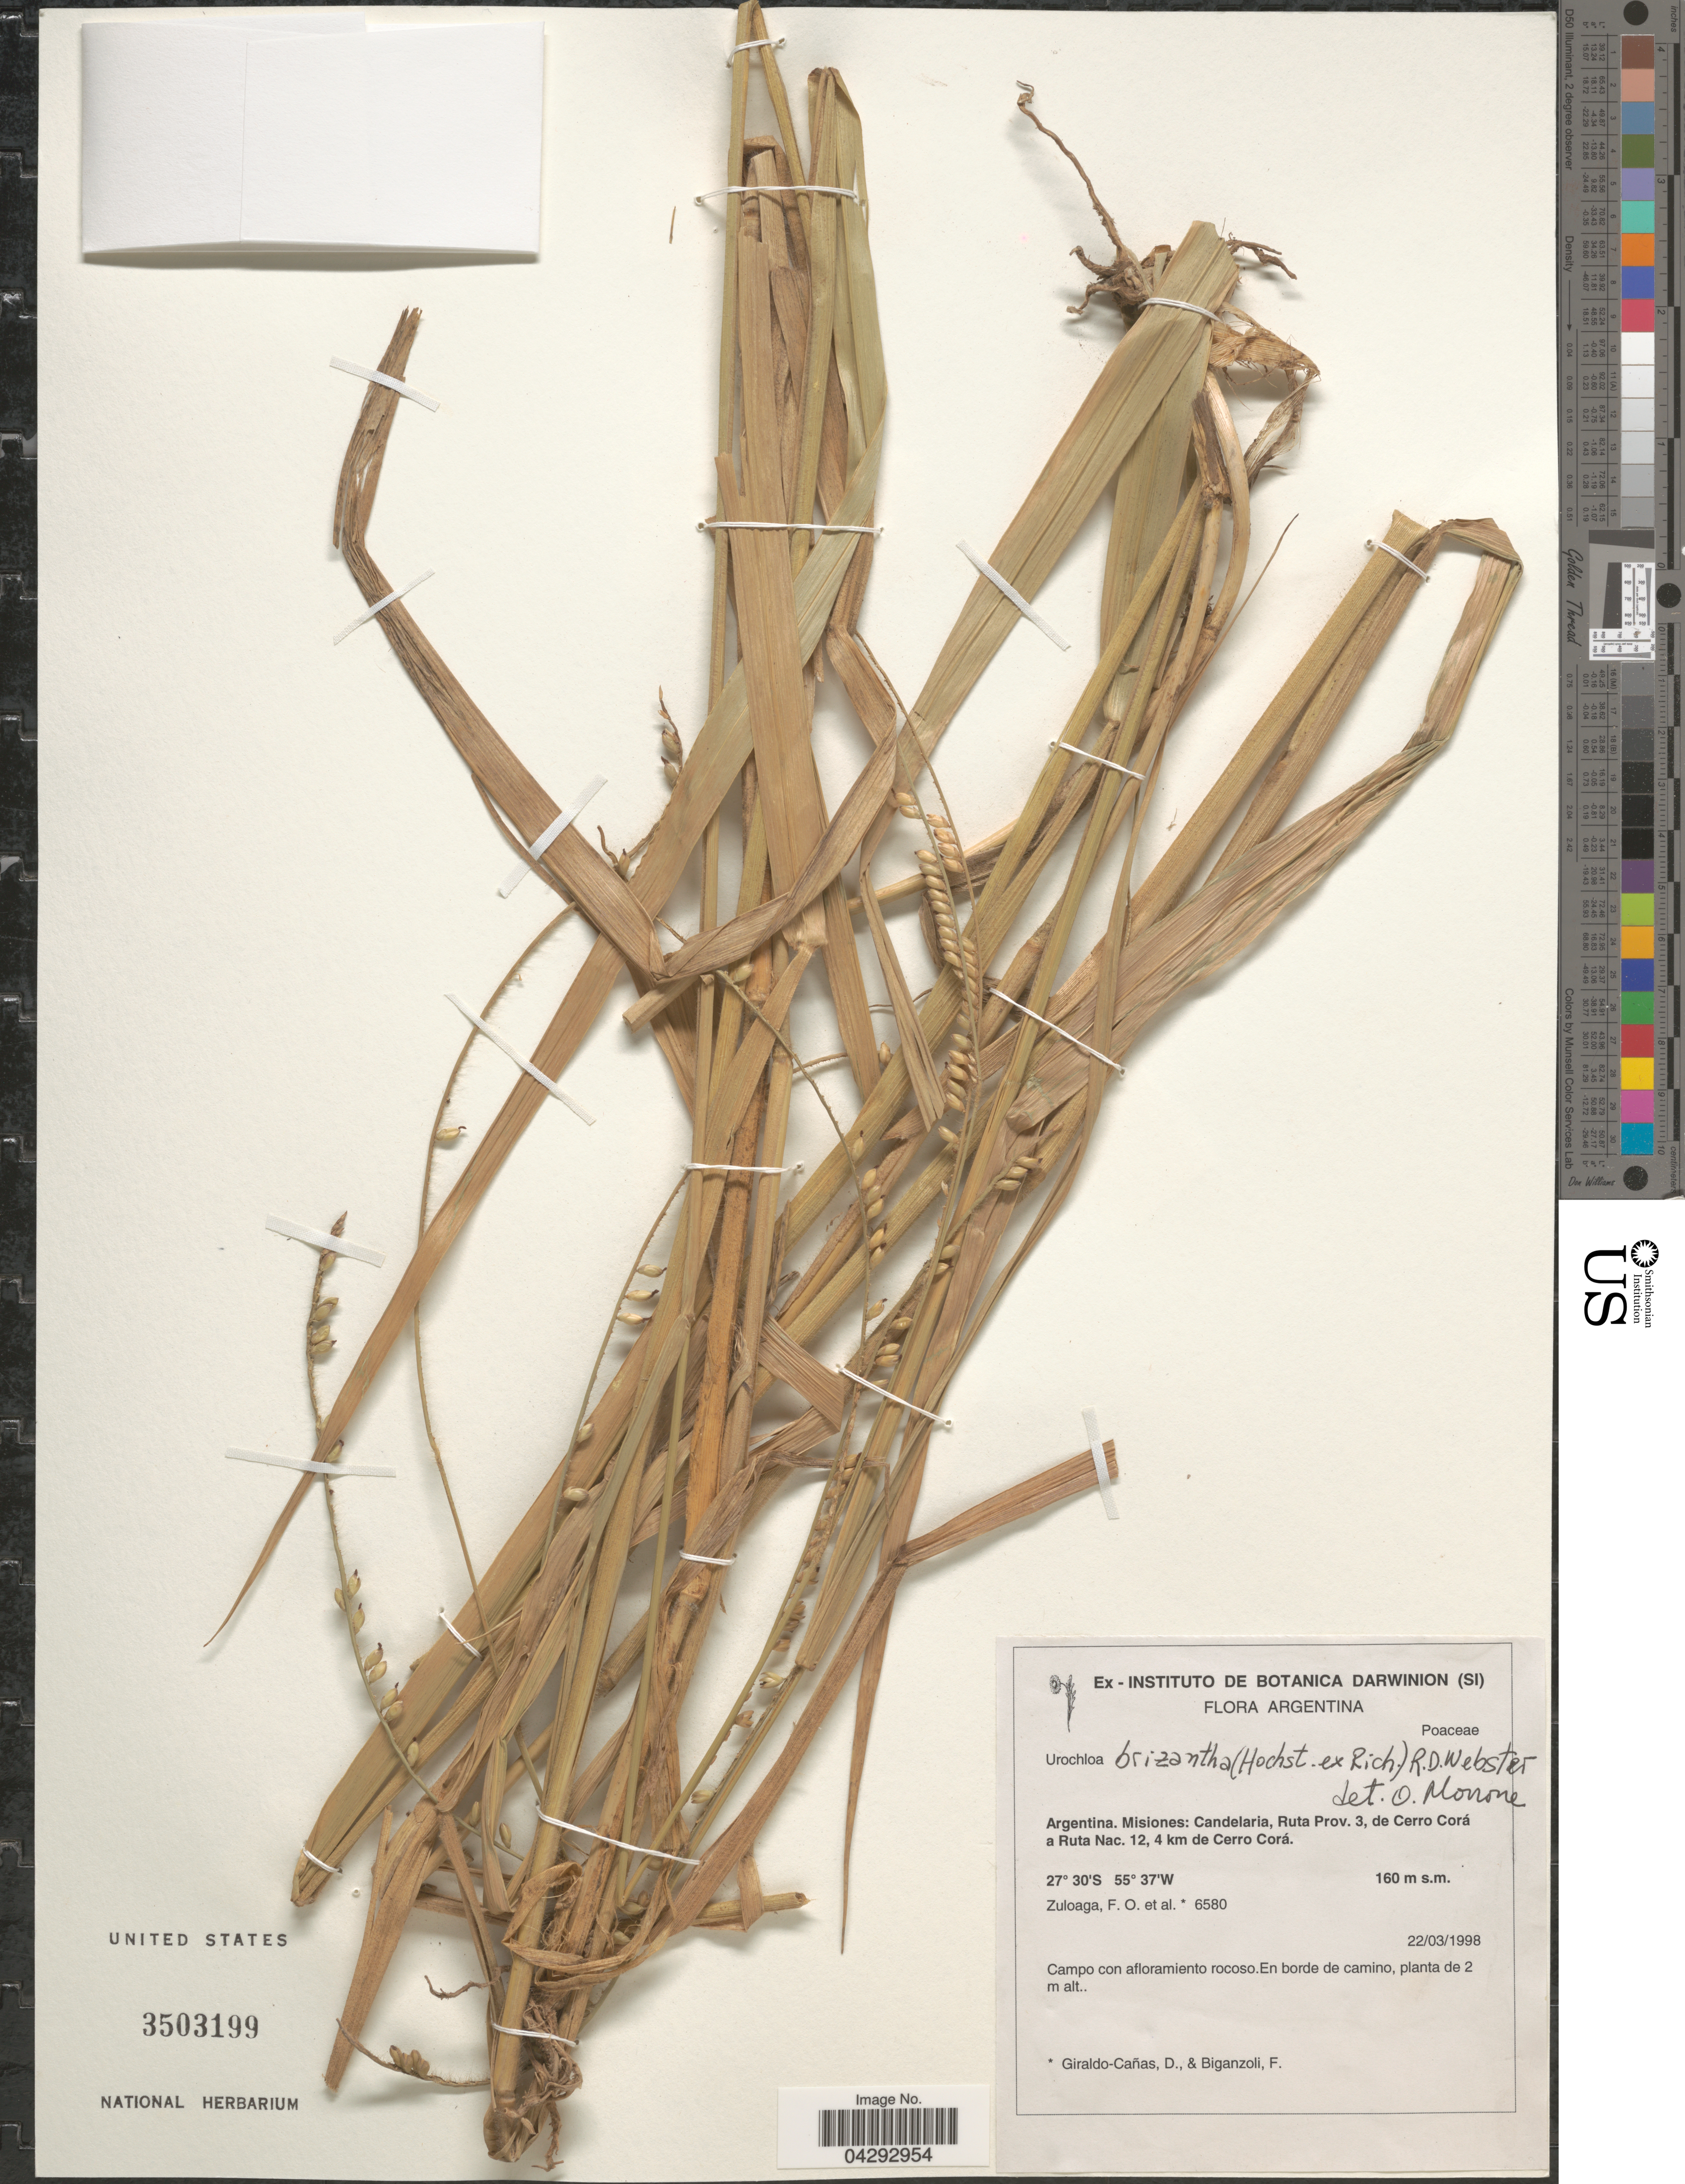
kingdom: Plantae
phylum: Tracheophyta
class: Liliopsida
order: Poales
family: Poaceae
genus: Urochloa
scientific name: Urochloa brizantha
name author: (Hochst. ex A. Rich.) R.D. Webster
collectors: F. O. Zuloaga, D. Giraldo-Cañas & F. Biganzoli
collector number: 6580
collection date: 1998-03-22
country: Argentina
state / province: Misiones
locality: Candelaria, Ruta Prov. 3, de Cerro Corá a Ruta Nac. 12, 4 km de Cerro Corá.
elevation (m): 160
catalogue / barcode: US 3503199